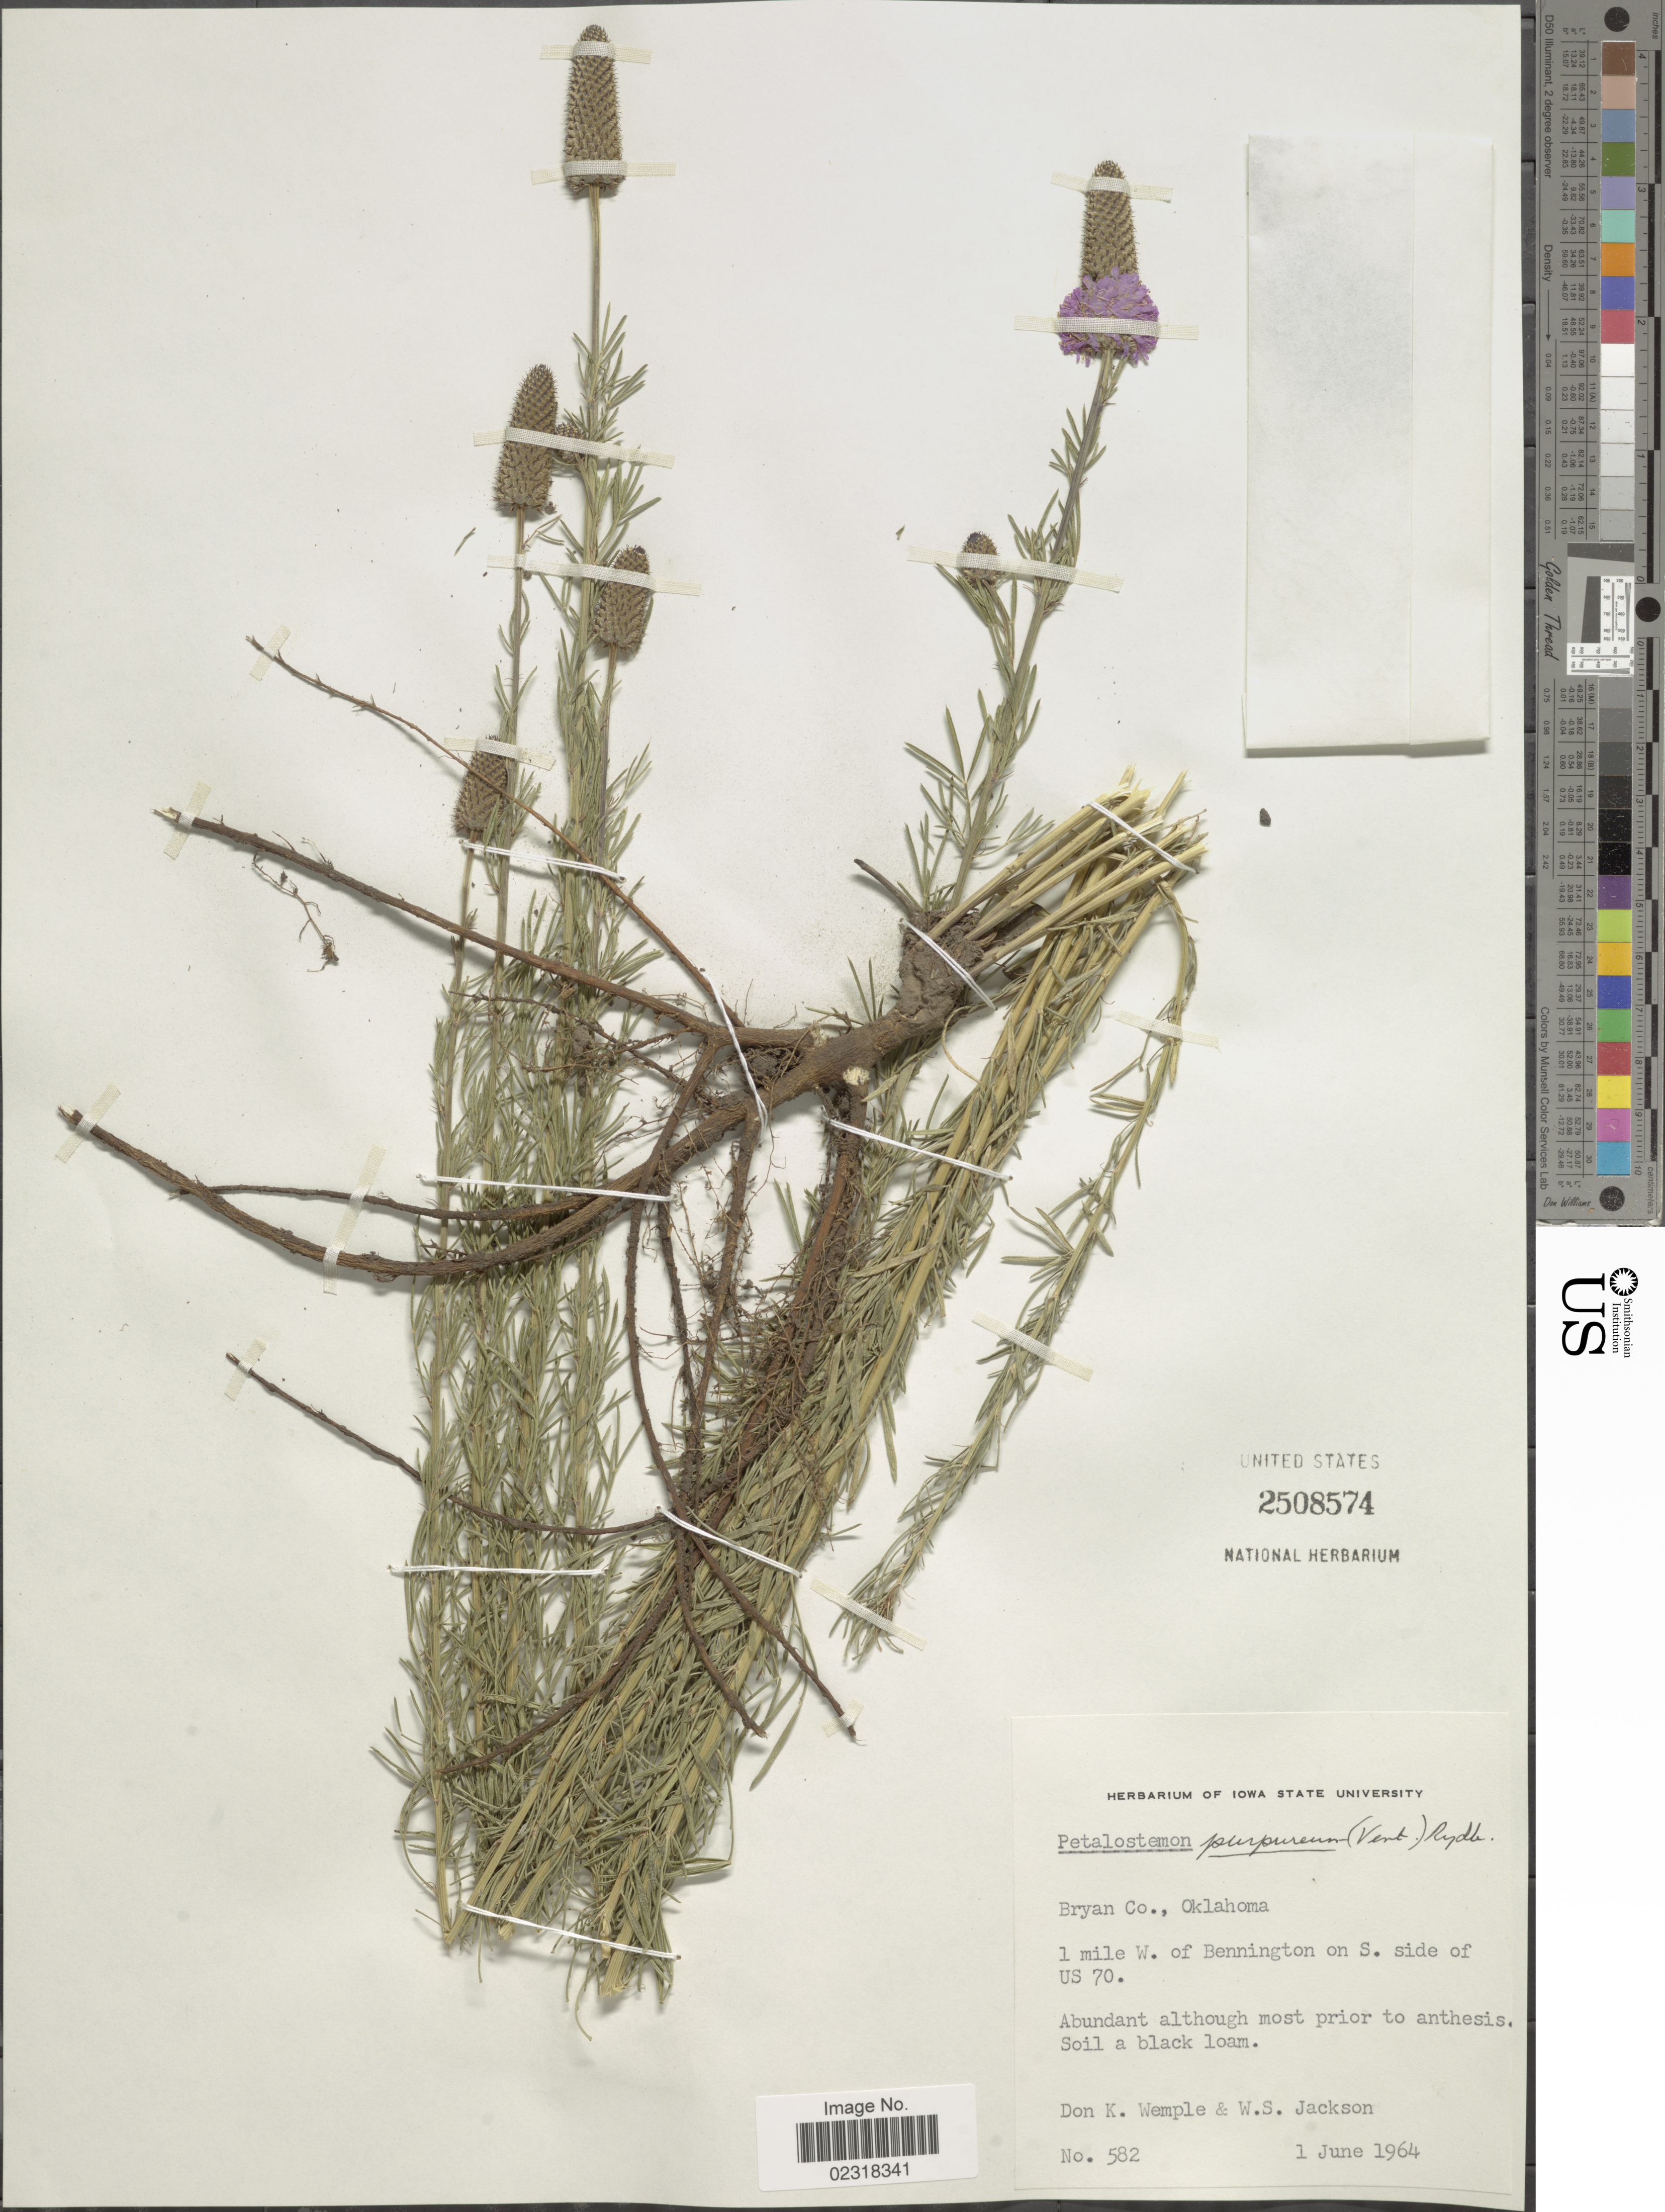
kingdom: Plantae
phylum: Tracheophyta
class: Magnoliopsida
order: Fabales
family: Fabaceae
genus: Dalea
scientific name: Dalea purpurea var. purpurea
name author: Vent.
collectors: D. Wemple & W. Jackson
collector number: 582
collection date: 1964-06-01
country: United States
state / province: Oklahoma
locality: Bryan Co., 1 mile W of Bennington on S side of US 70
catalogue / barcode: US 2508574